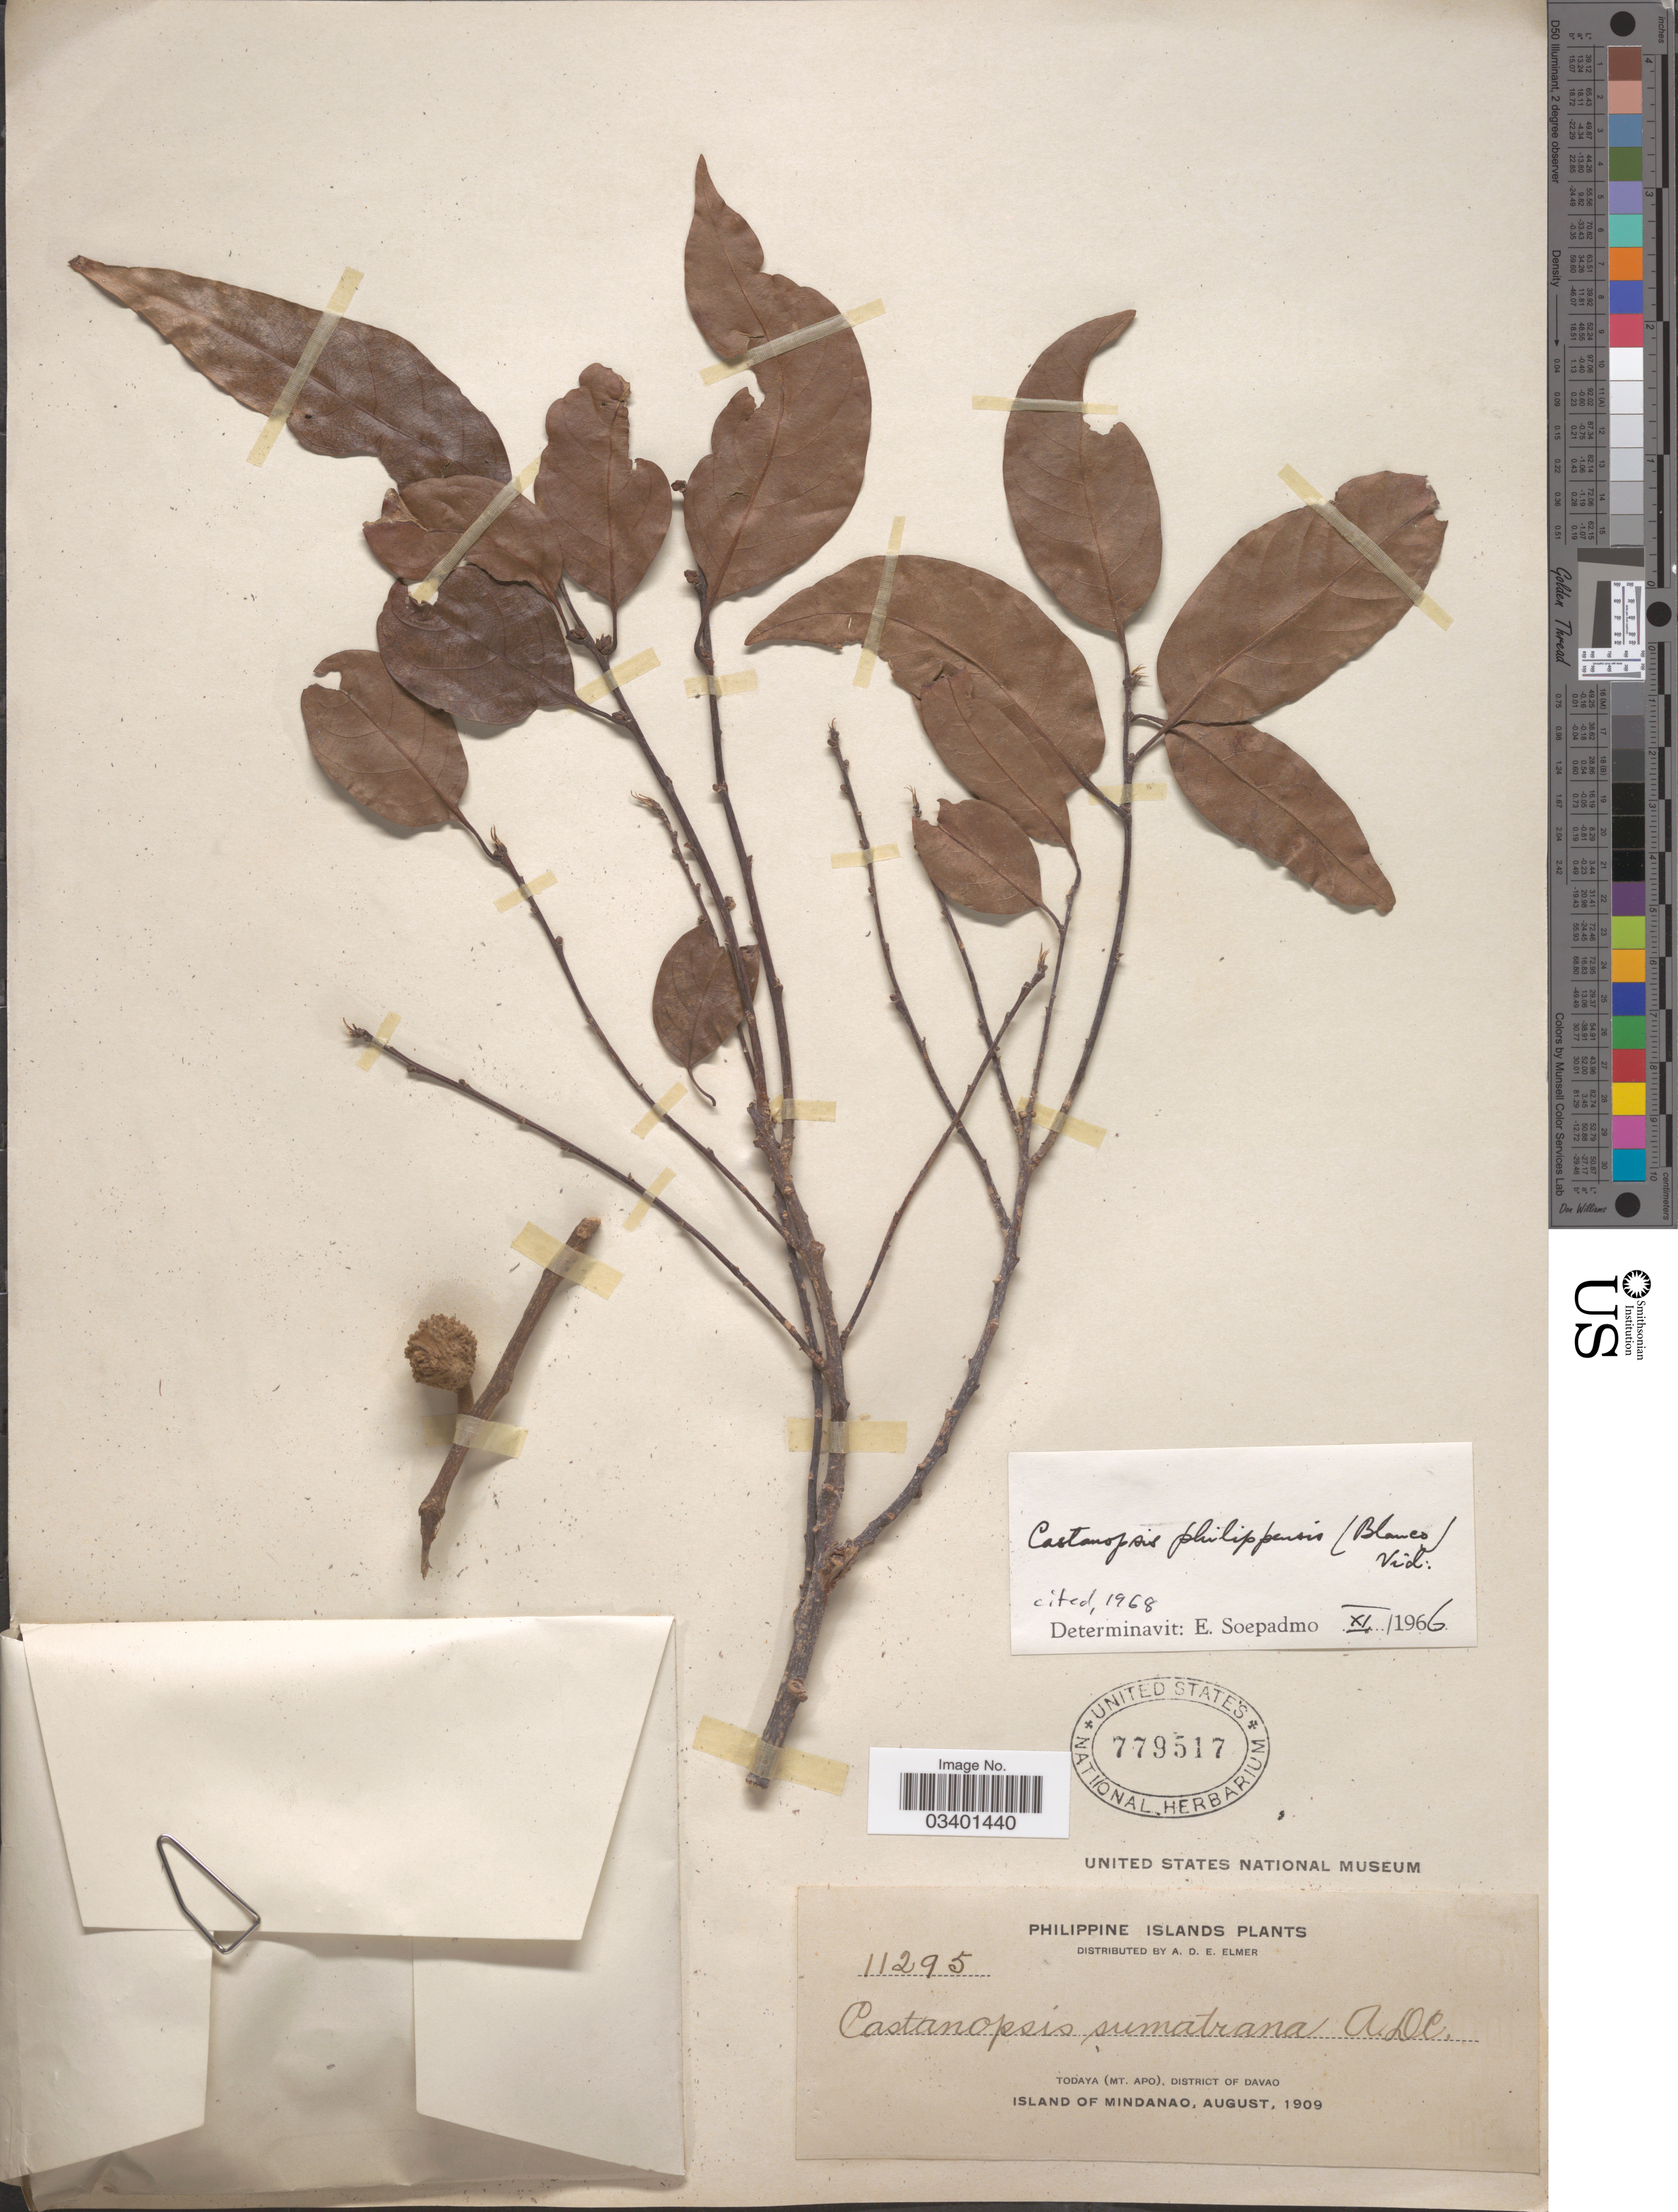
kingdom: Plantae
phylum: Tracheophyta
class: Magnoliopsida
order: Fagales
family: Fagaceae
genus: Castanopsis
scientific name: Castanopsis philipensis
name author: (Blanco) Vidal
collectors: A. D. E. Elmer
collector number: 11295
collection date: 1909-08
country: Philippines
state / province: Davao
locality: Todaya (Mt. Apo), District of Davao. Island of Mindanao.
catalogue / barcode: US 779517